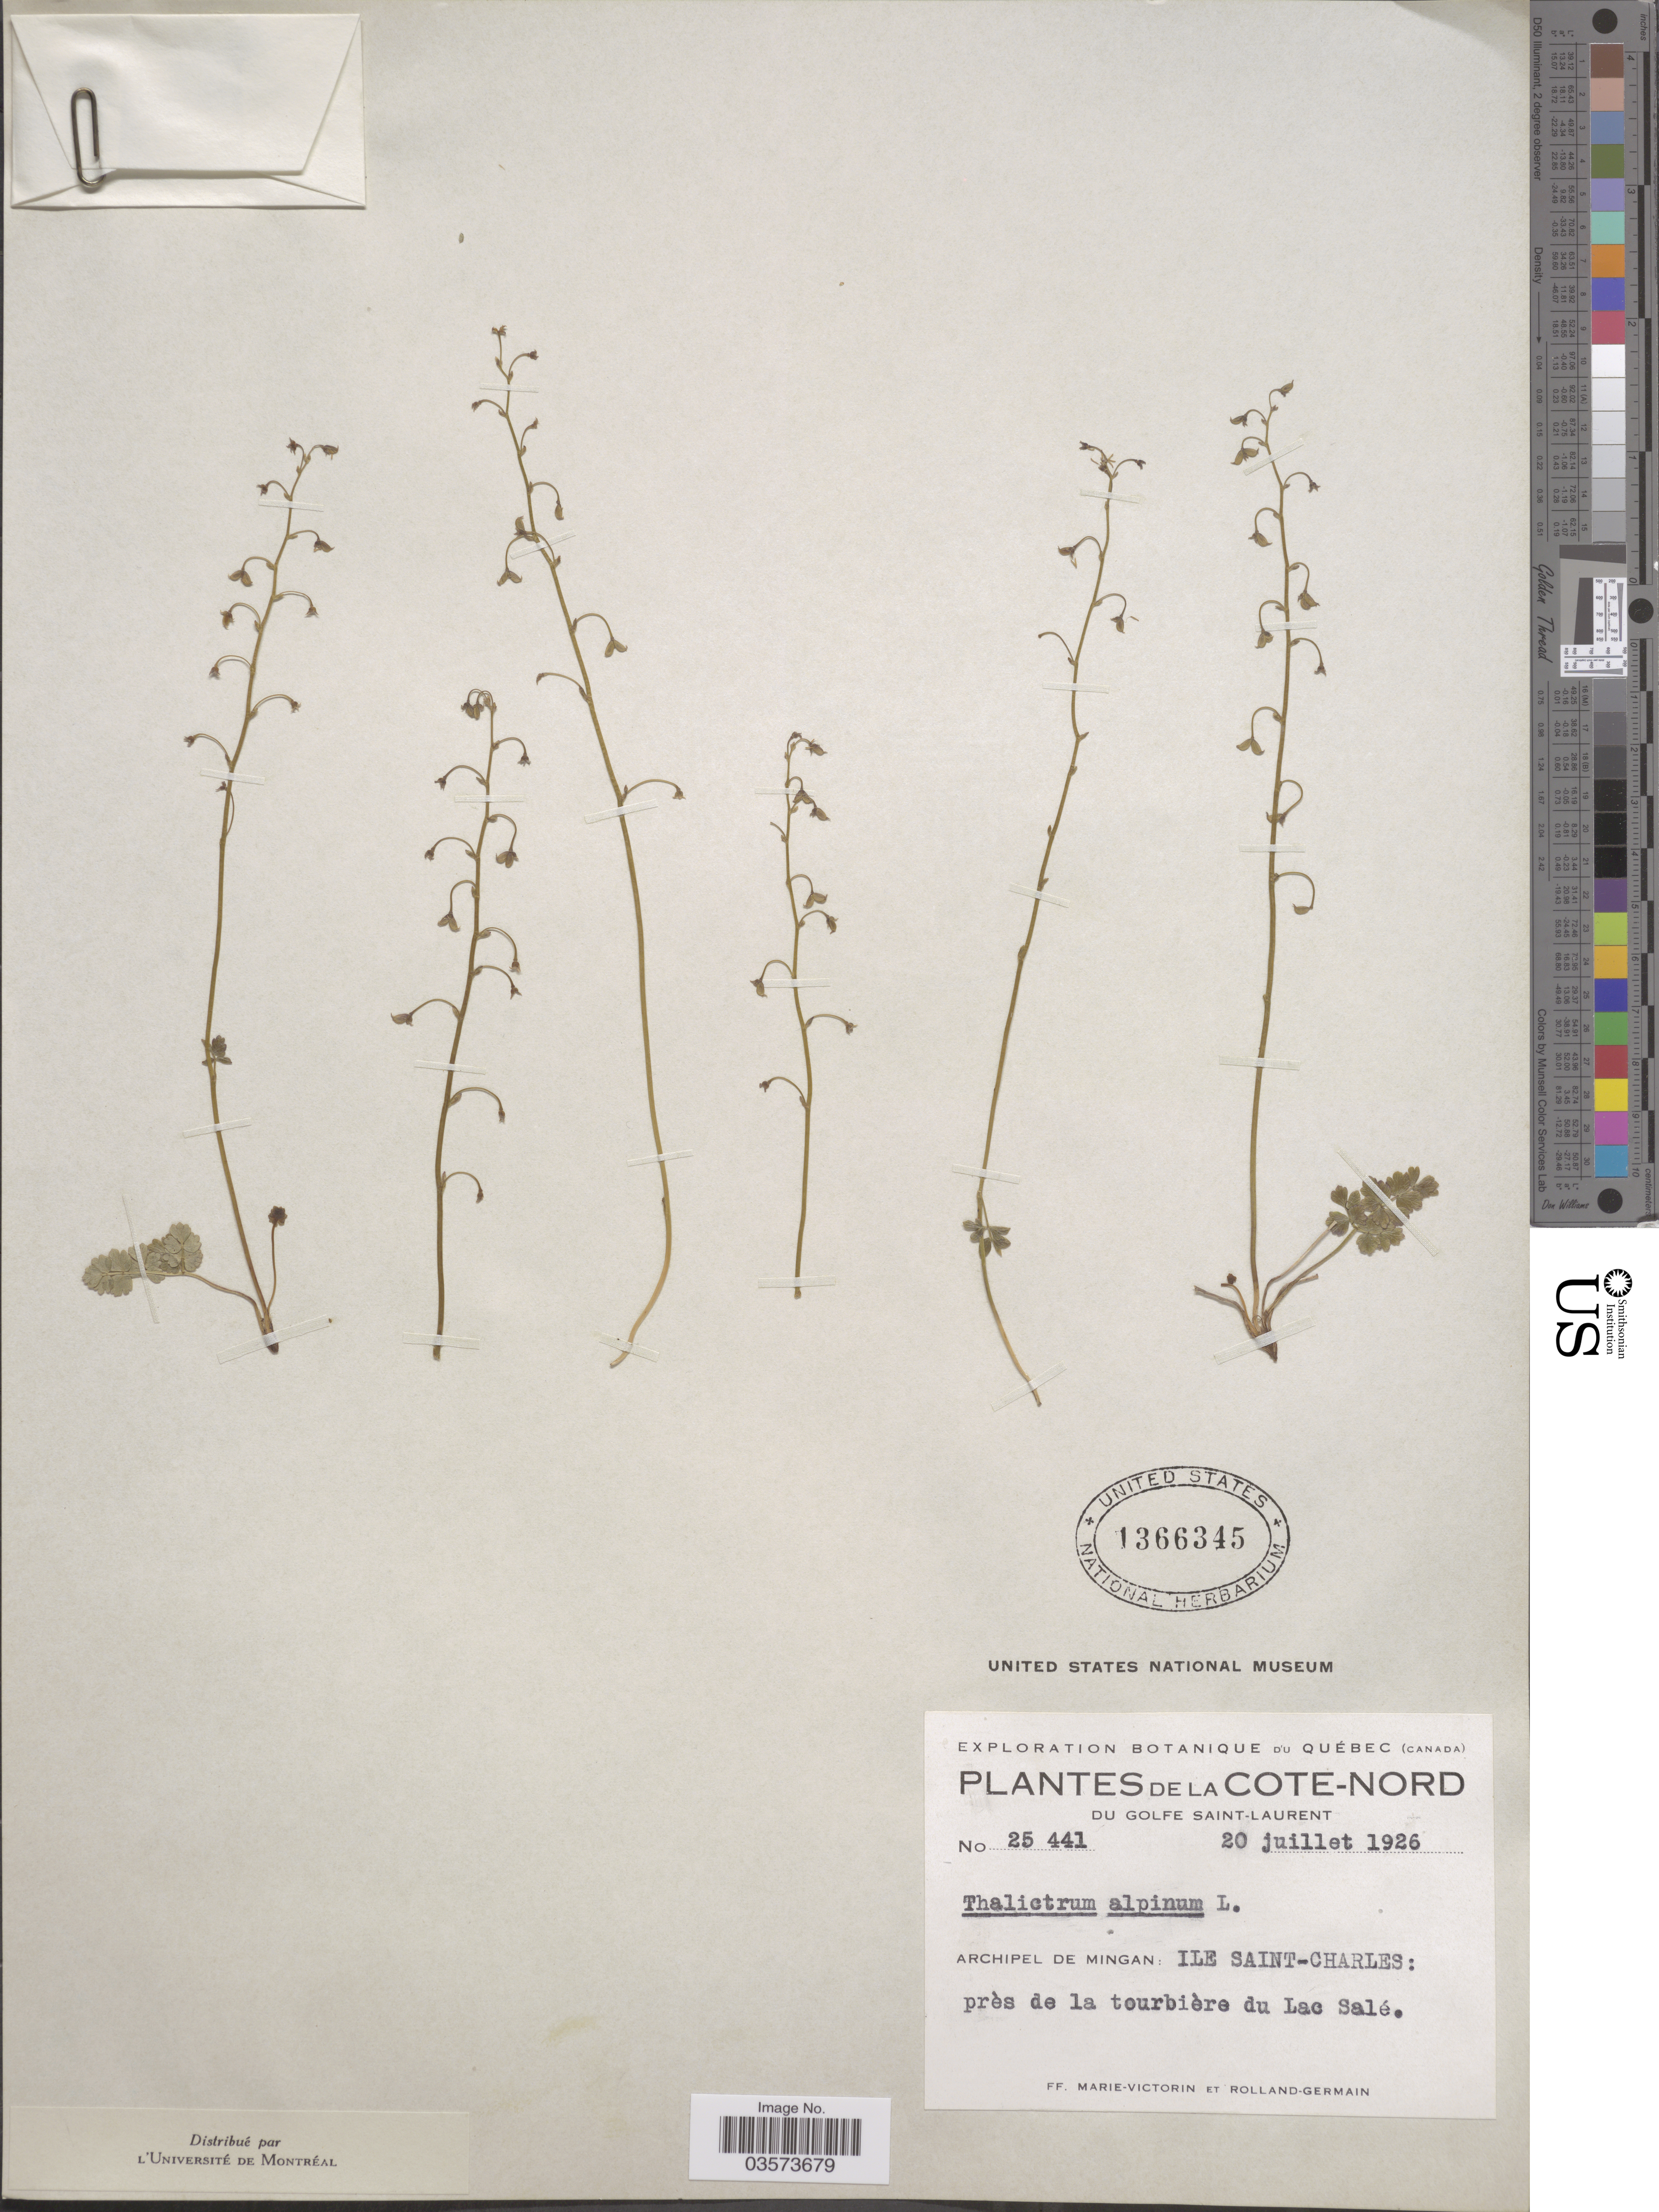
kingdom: Plantae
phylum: Tracheophyta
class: Magnoliopsida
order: Ranunculales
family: Ranunculaceae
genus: Thalictrum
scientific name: Thalictrum alpinum var. typicum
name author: B. Boivin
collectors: F. Marie-Victorin & Rolland-Germain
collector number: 25441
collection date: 1926-07-20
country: Canada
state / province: Quebec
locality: La Cote-Nord. Du Golfe Saint-Laurent. Archipel de Mingan: Ile Saint-Charles: près de la tourbière du Lac Salé.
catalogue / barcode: US 1366345